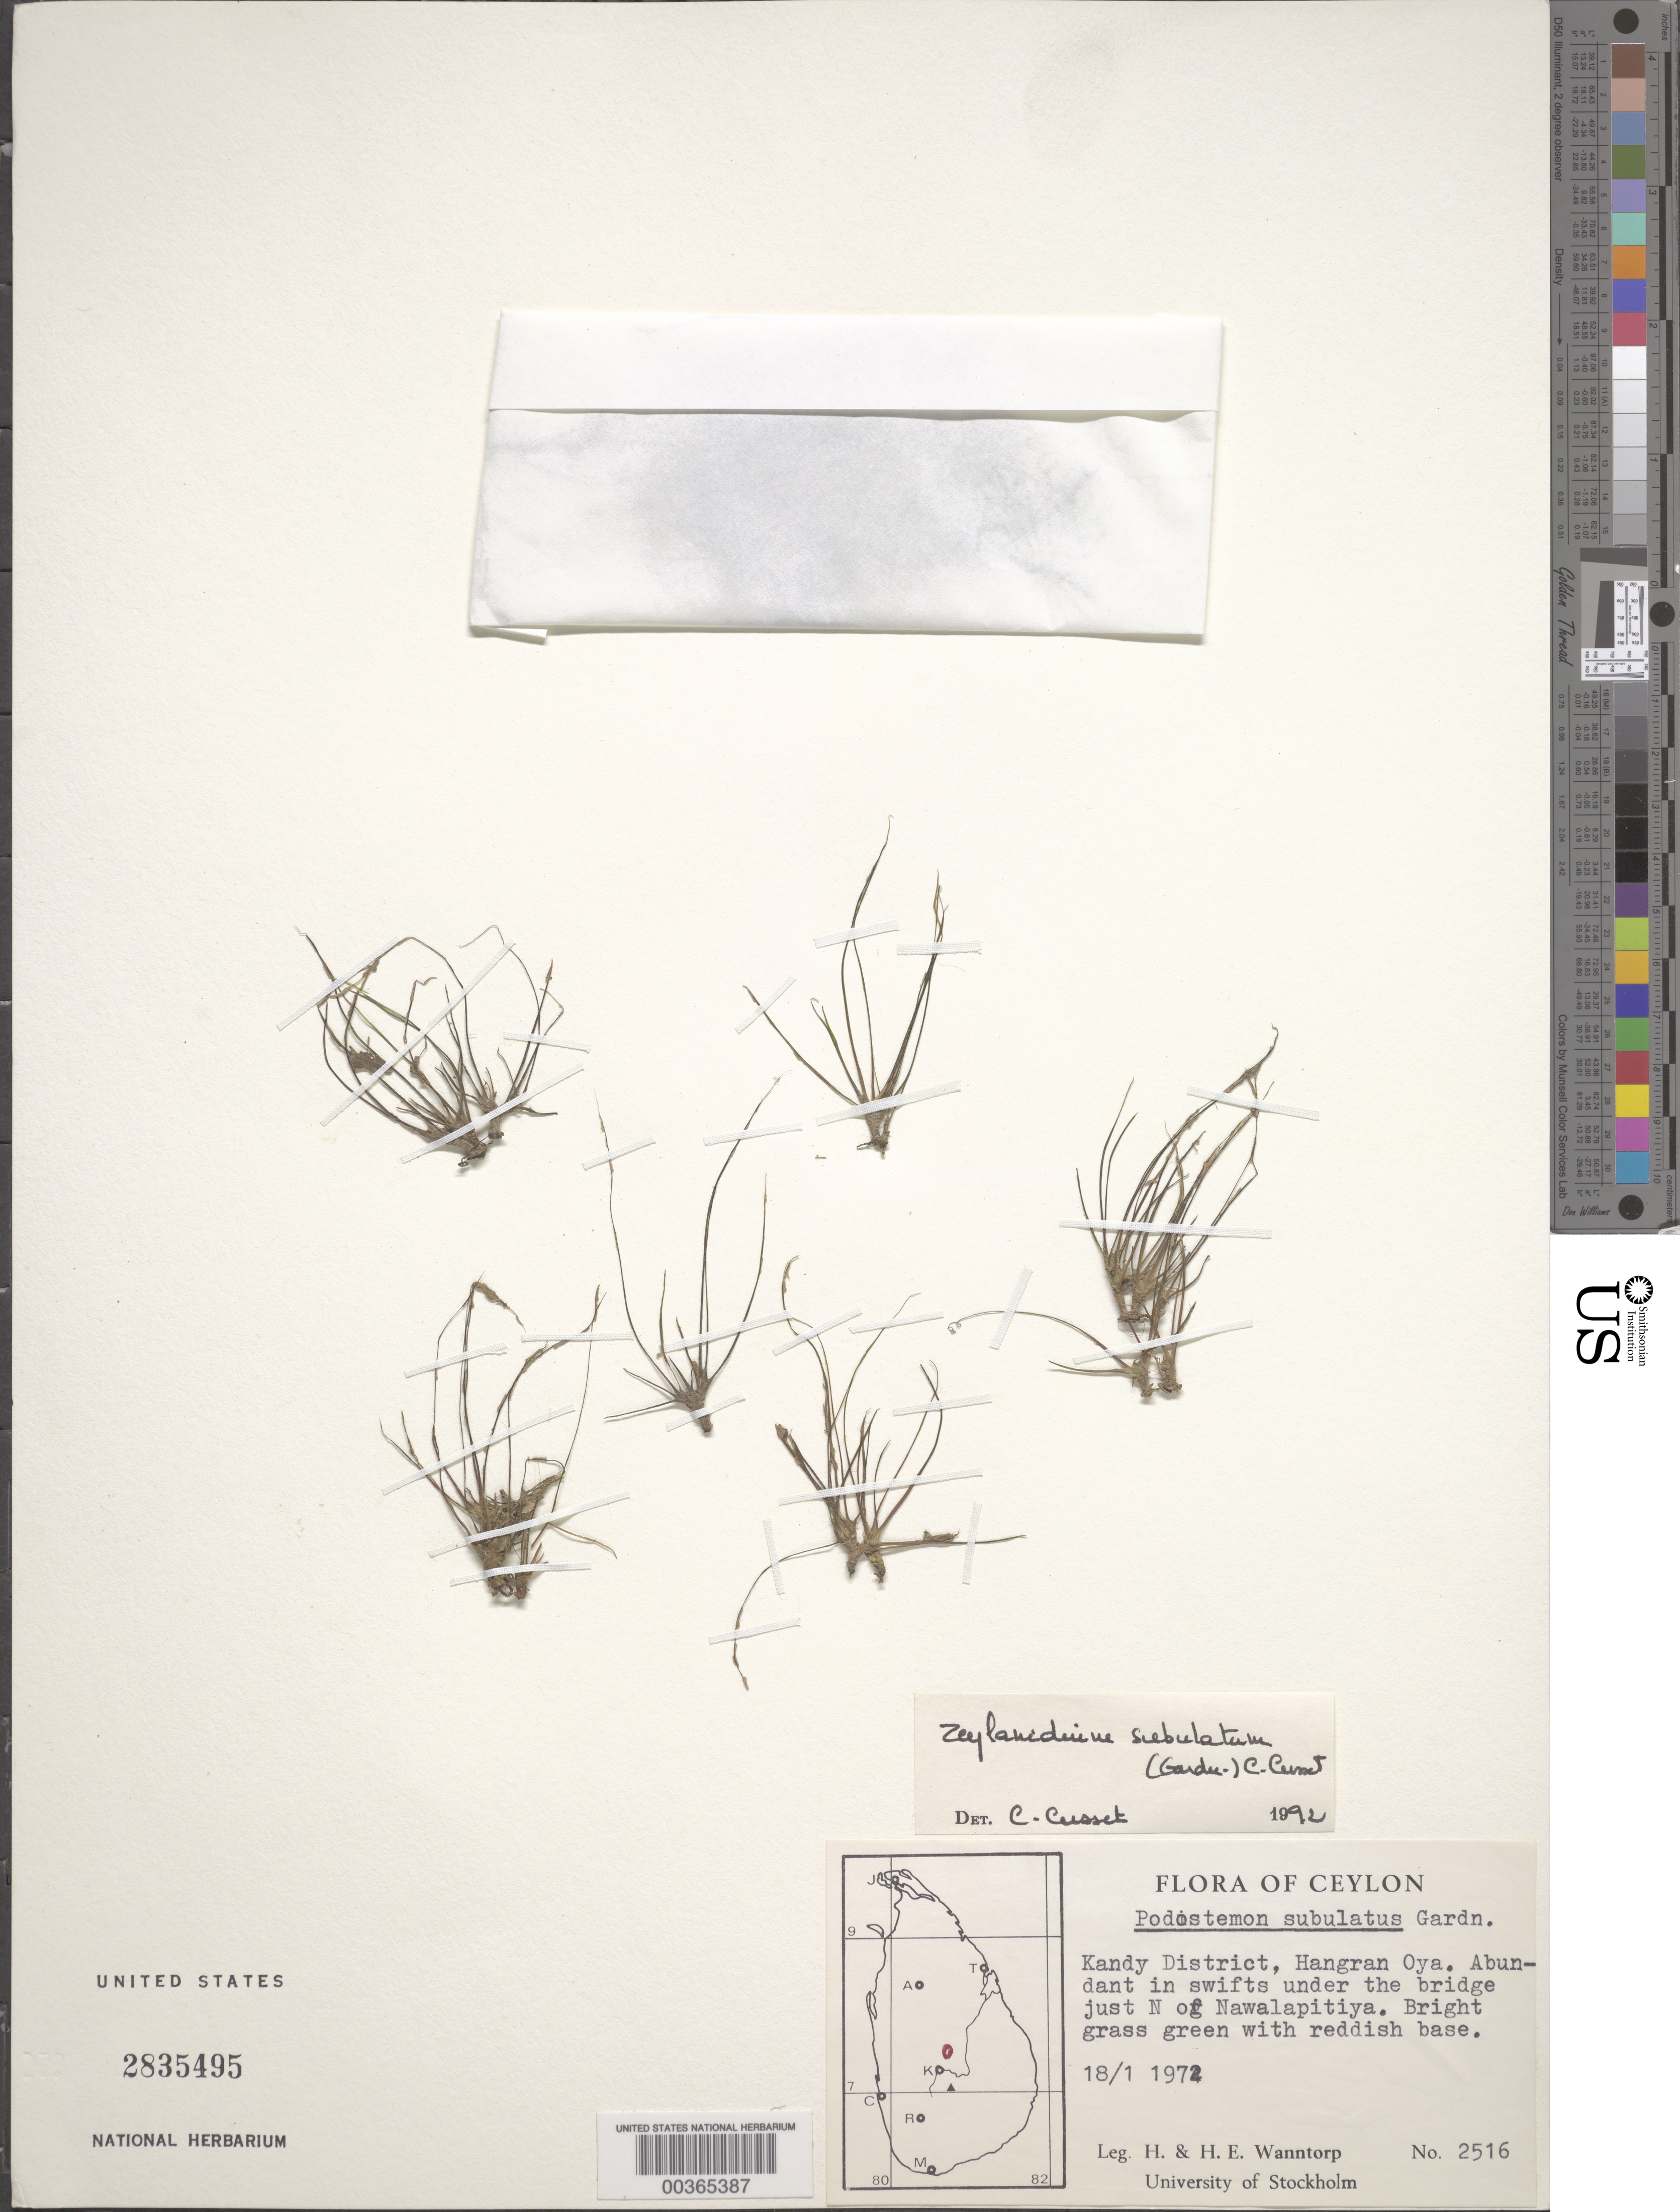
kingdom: Plantae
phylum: Tracheophyta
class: Magnoliopsida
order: Malpighiales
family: Podostemaceae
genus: Podostemum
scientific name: Podostemum subulatus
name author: Gardner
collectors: H. Wanntorp & H.-E. Wanntorp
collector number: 2516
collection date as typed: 18 Jan 1972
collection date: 1972-01-18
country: Sri Lanka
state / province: Central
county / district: Kandy Dist.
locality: Hangran oya, just n of nawalapitiya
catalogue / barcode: US 2835495